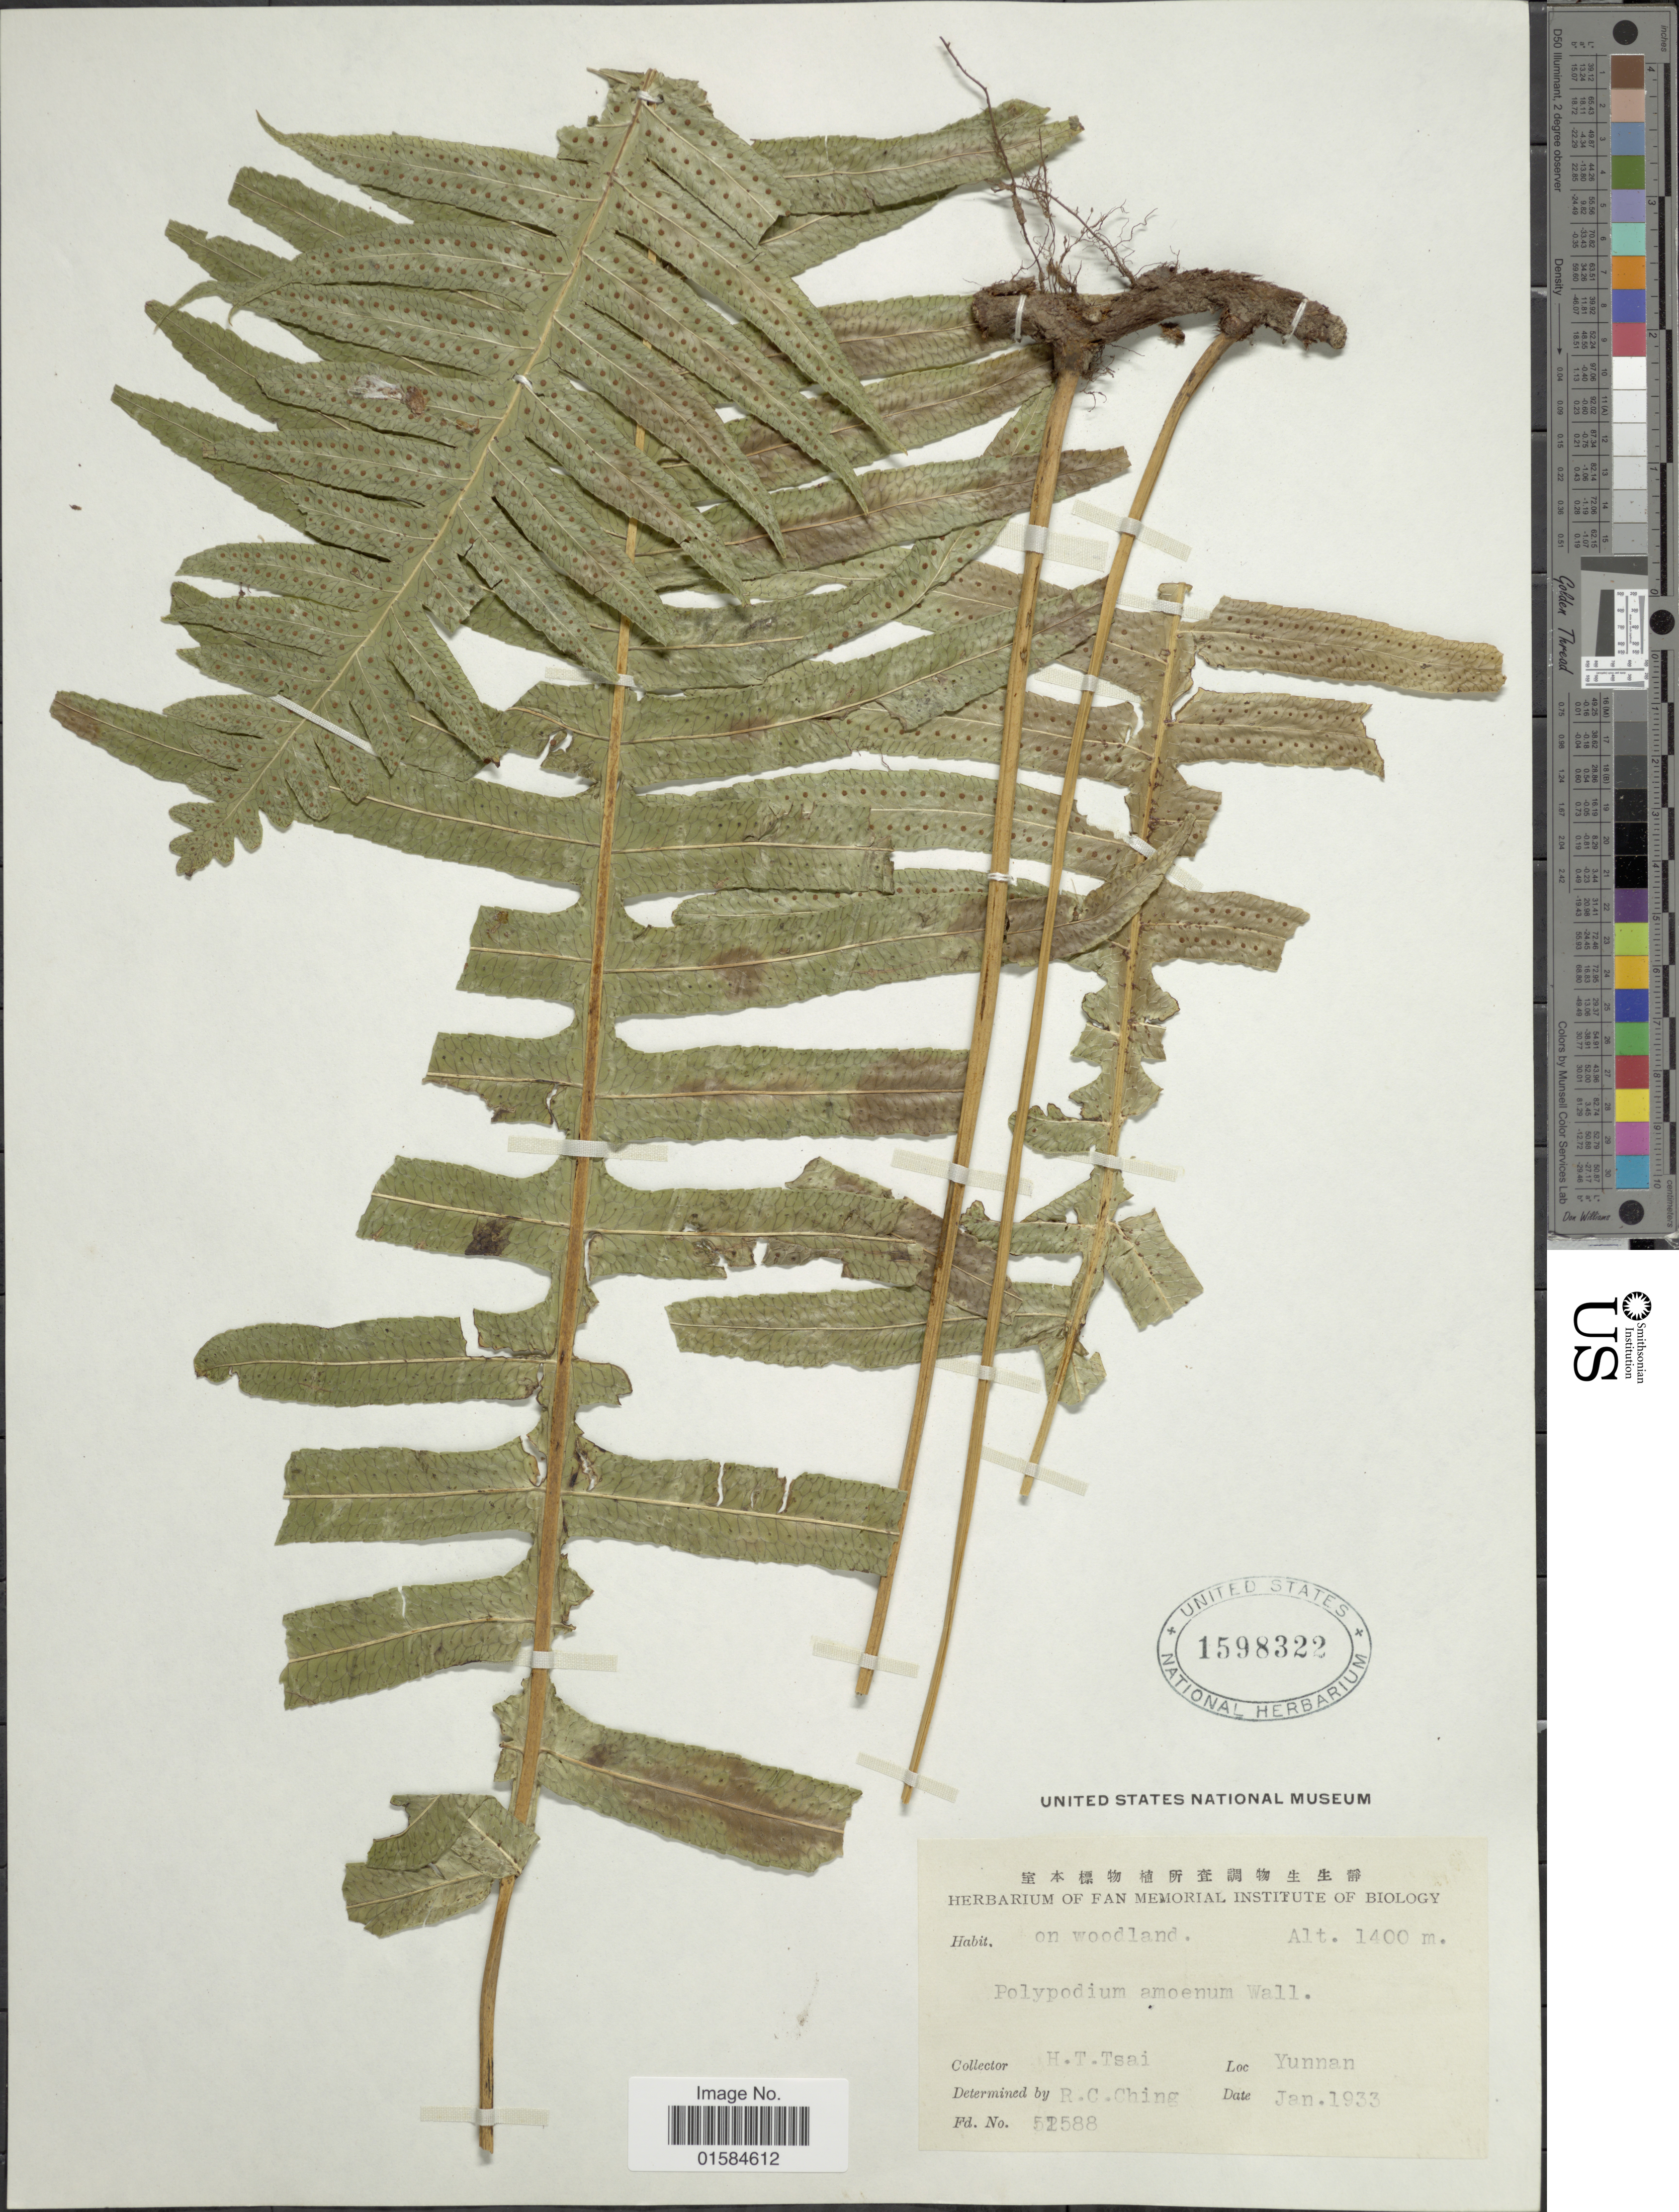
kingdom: Plantae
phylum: Tracheophyta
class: Polypodiopsida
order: Polypodiales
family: Polypodiaceae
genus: Goniophlebium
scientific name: Goniophlebium amoenum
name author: (Wall. ex Mett.) J. Sm.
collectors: H. Tsai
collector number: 51588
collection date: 1933-01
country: China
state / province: Yunnan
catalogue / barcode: US 1598322